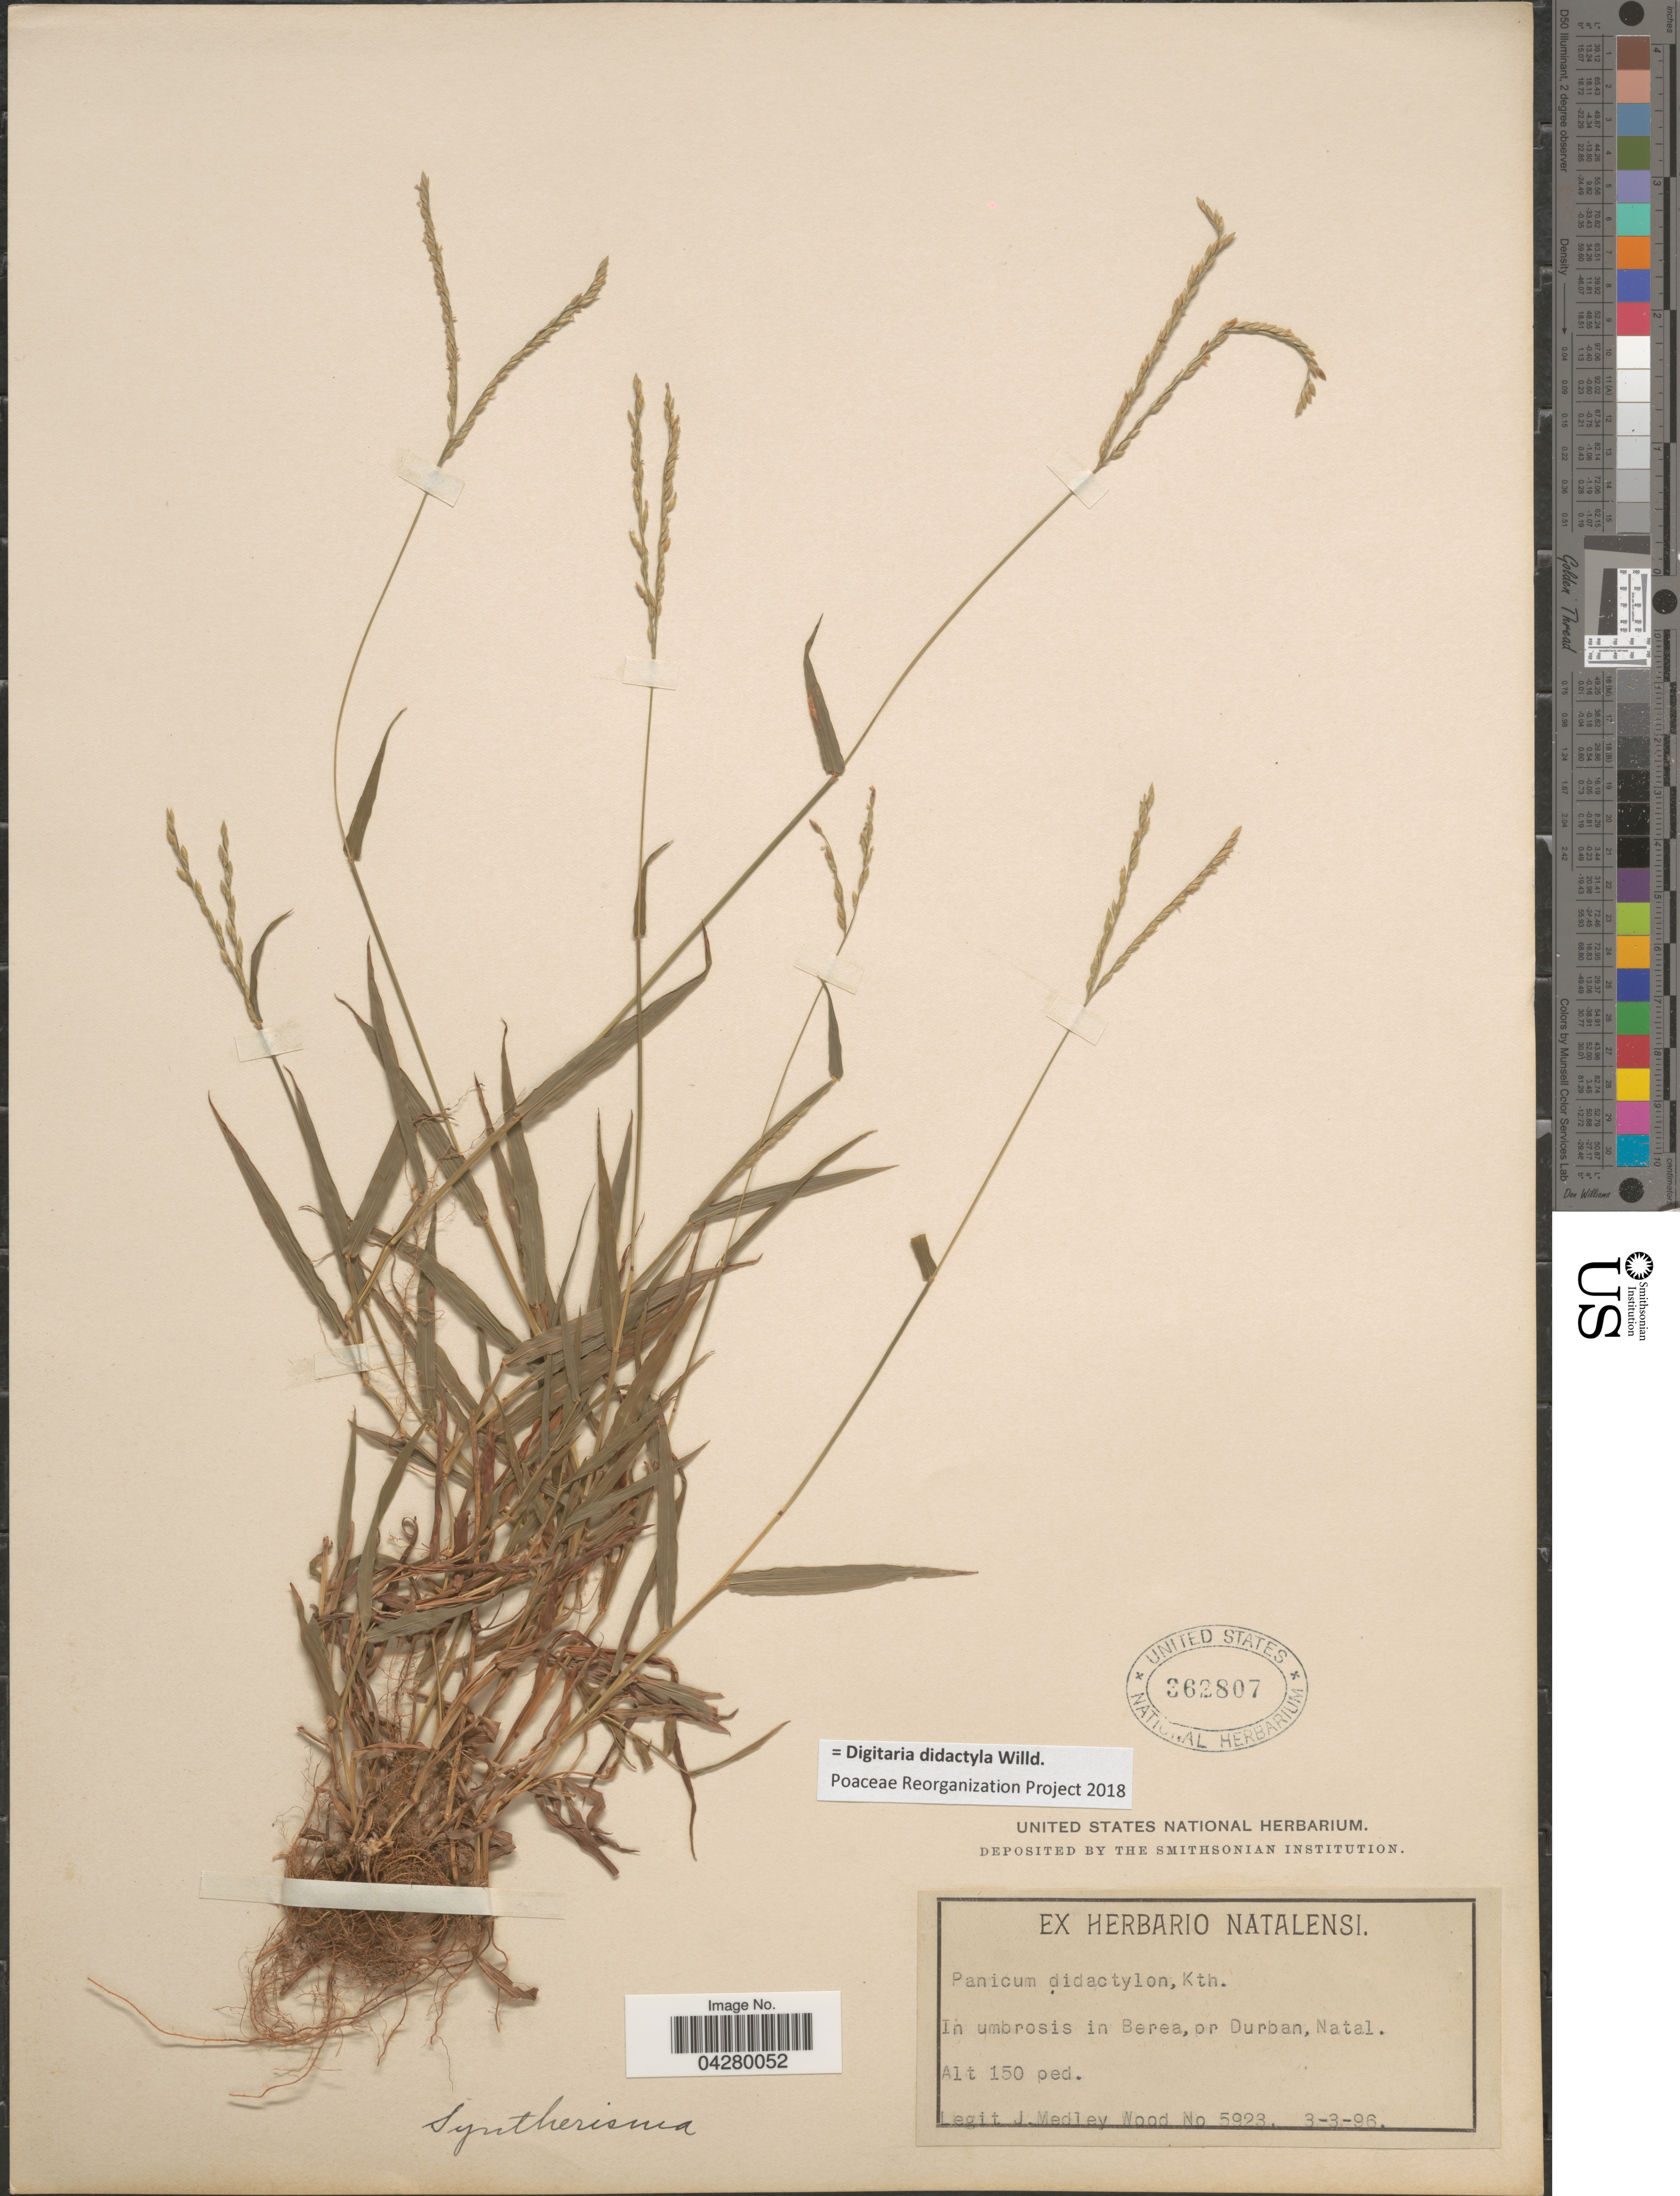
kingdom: Plantae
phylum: Tracheophyta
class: Liliopsida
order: Poales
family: Poaceae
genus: Digitaria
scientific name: Digitaria didactyla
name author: Willd.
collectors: J. M. Wood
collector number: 5923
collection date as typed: Transcribed d/m/y: 3/3/96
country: South Africa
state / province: KwaZulu-Natal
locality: In umbrosis in Berea, or Durban, Natal.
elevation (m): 46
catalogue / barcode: US 362807